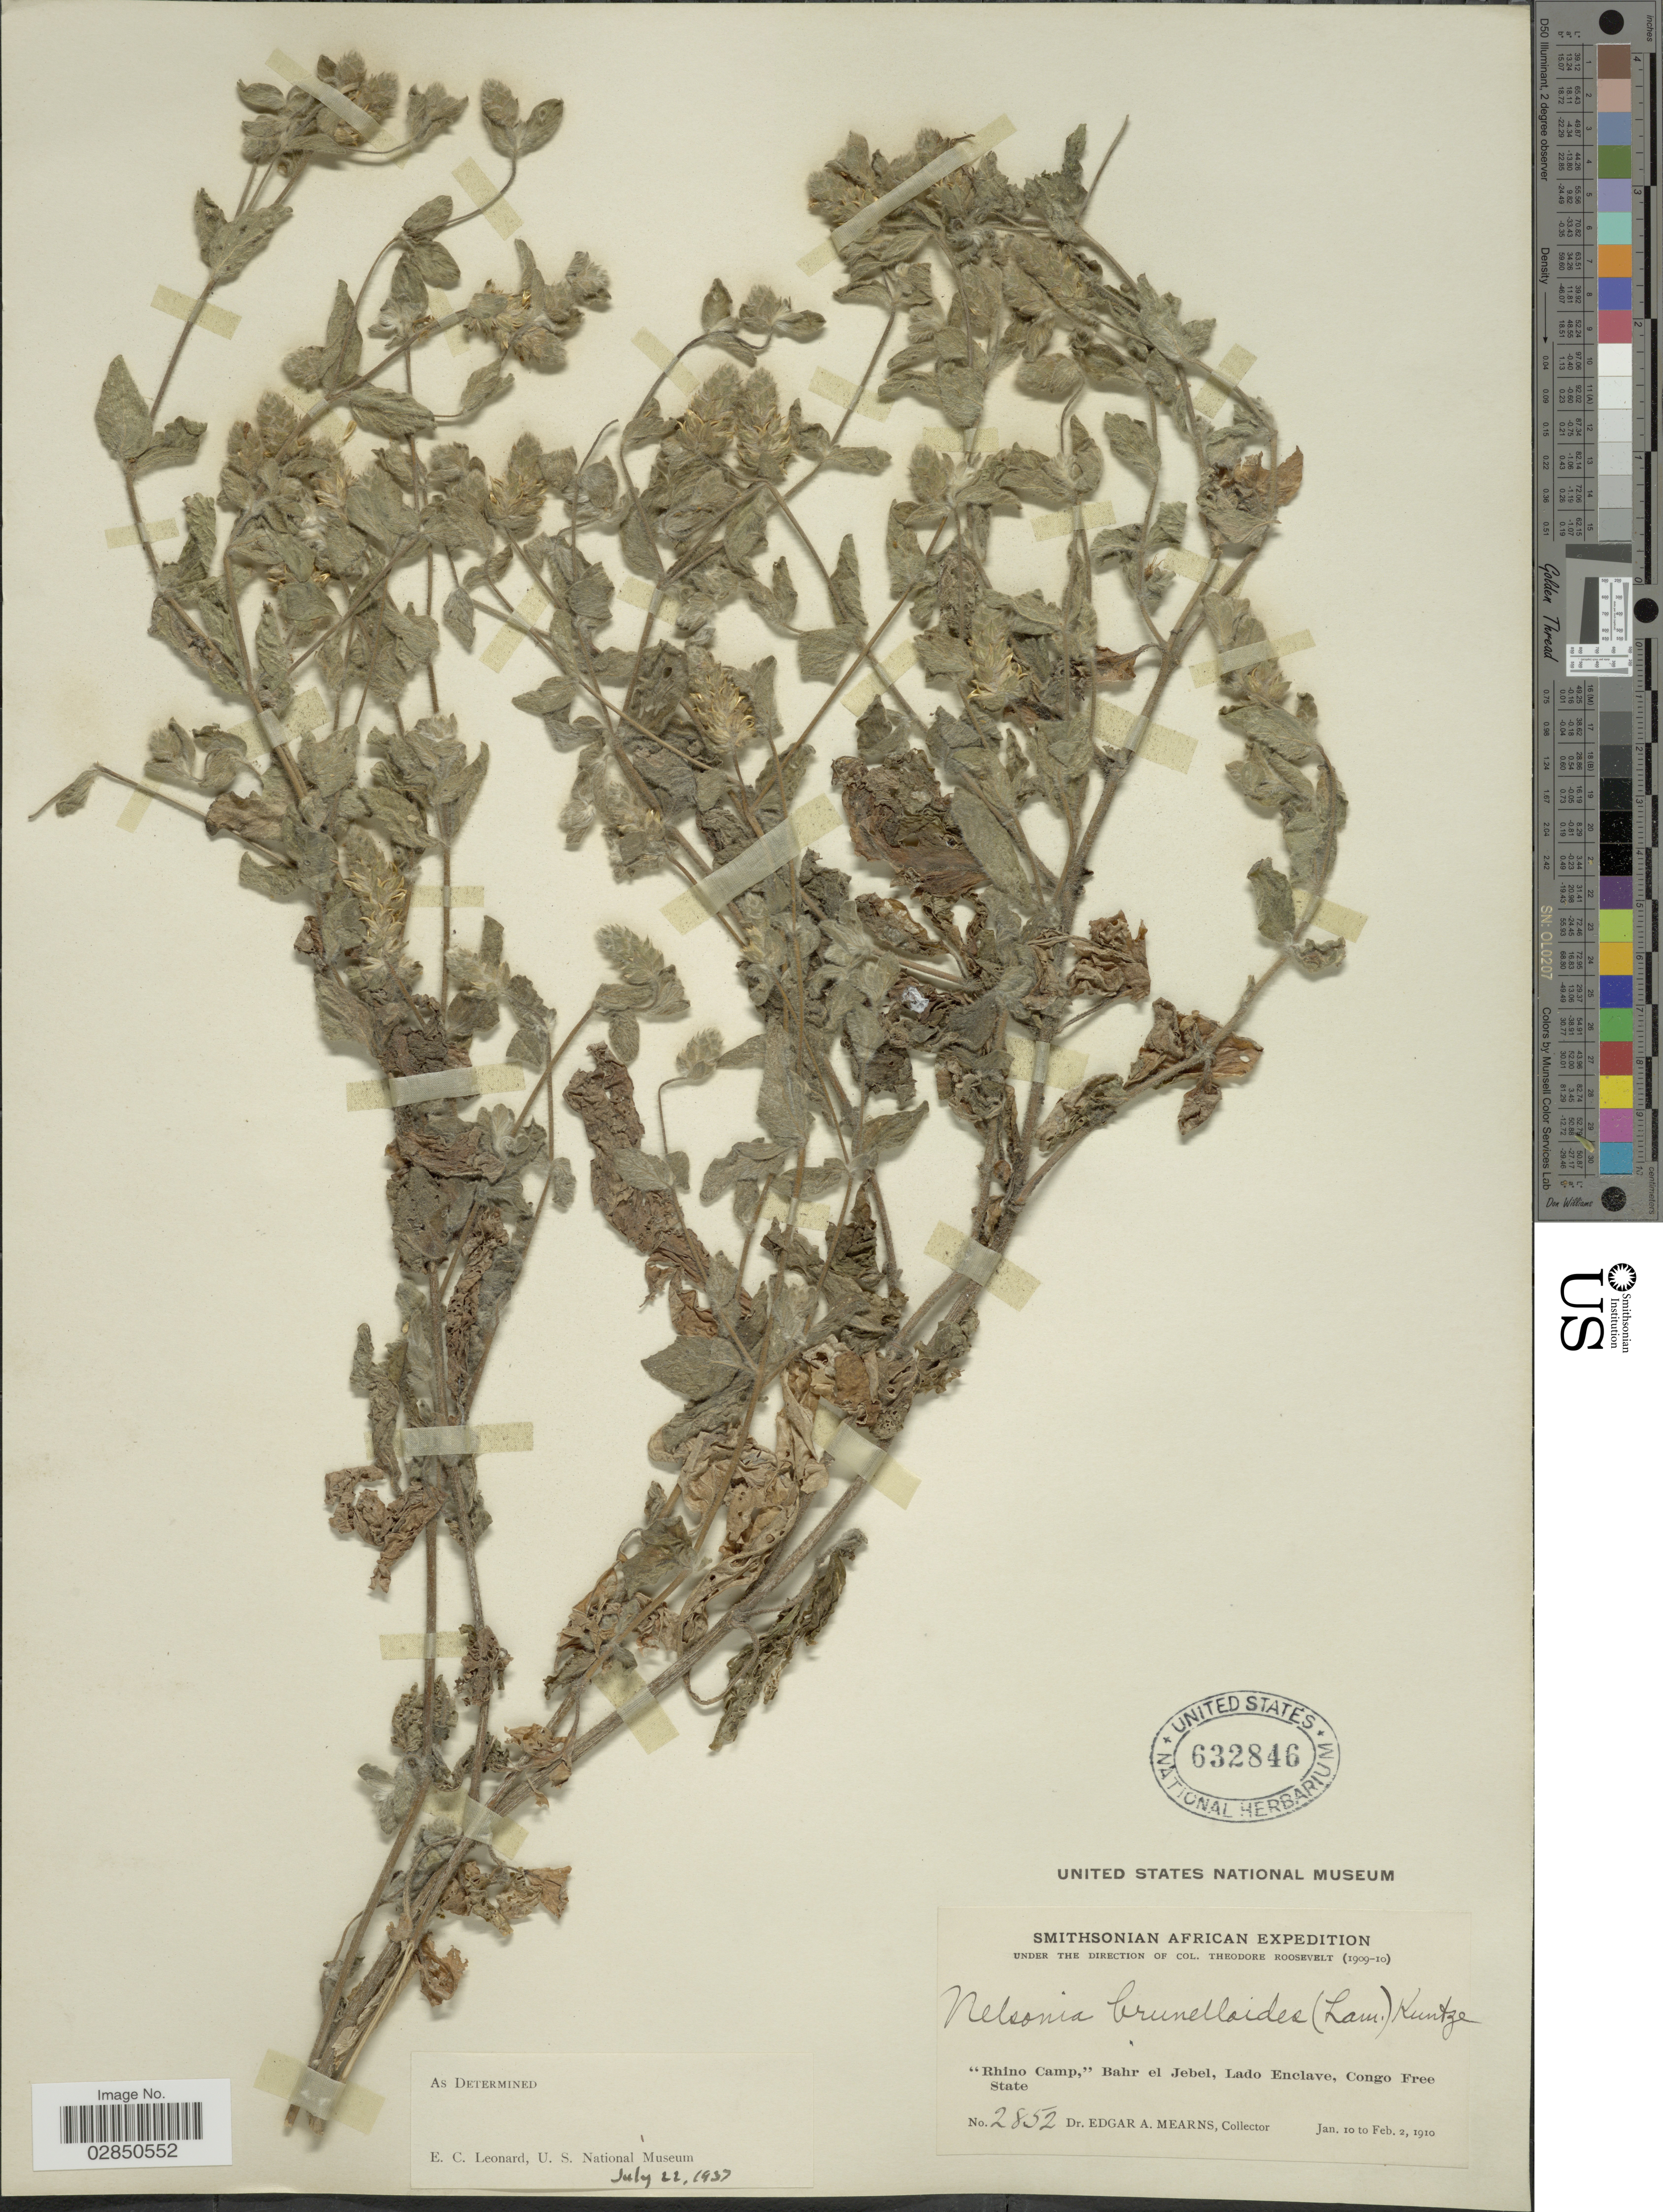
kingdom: Plantae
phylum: Tracheophyta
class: Magnoliopsida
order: Lamiales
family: Acanthaceae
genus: Nelsonia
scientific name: Nelsonia canescens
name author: (Lam.) Spreng.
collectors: E. A. Mearns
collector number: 2852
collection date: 1910-01-10/1910-02-02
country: Congo, Democratic Republic of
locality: Rhino Camp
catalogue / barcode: US 632846